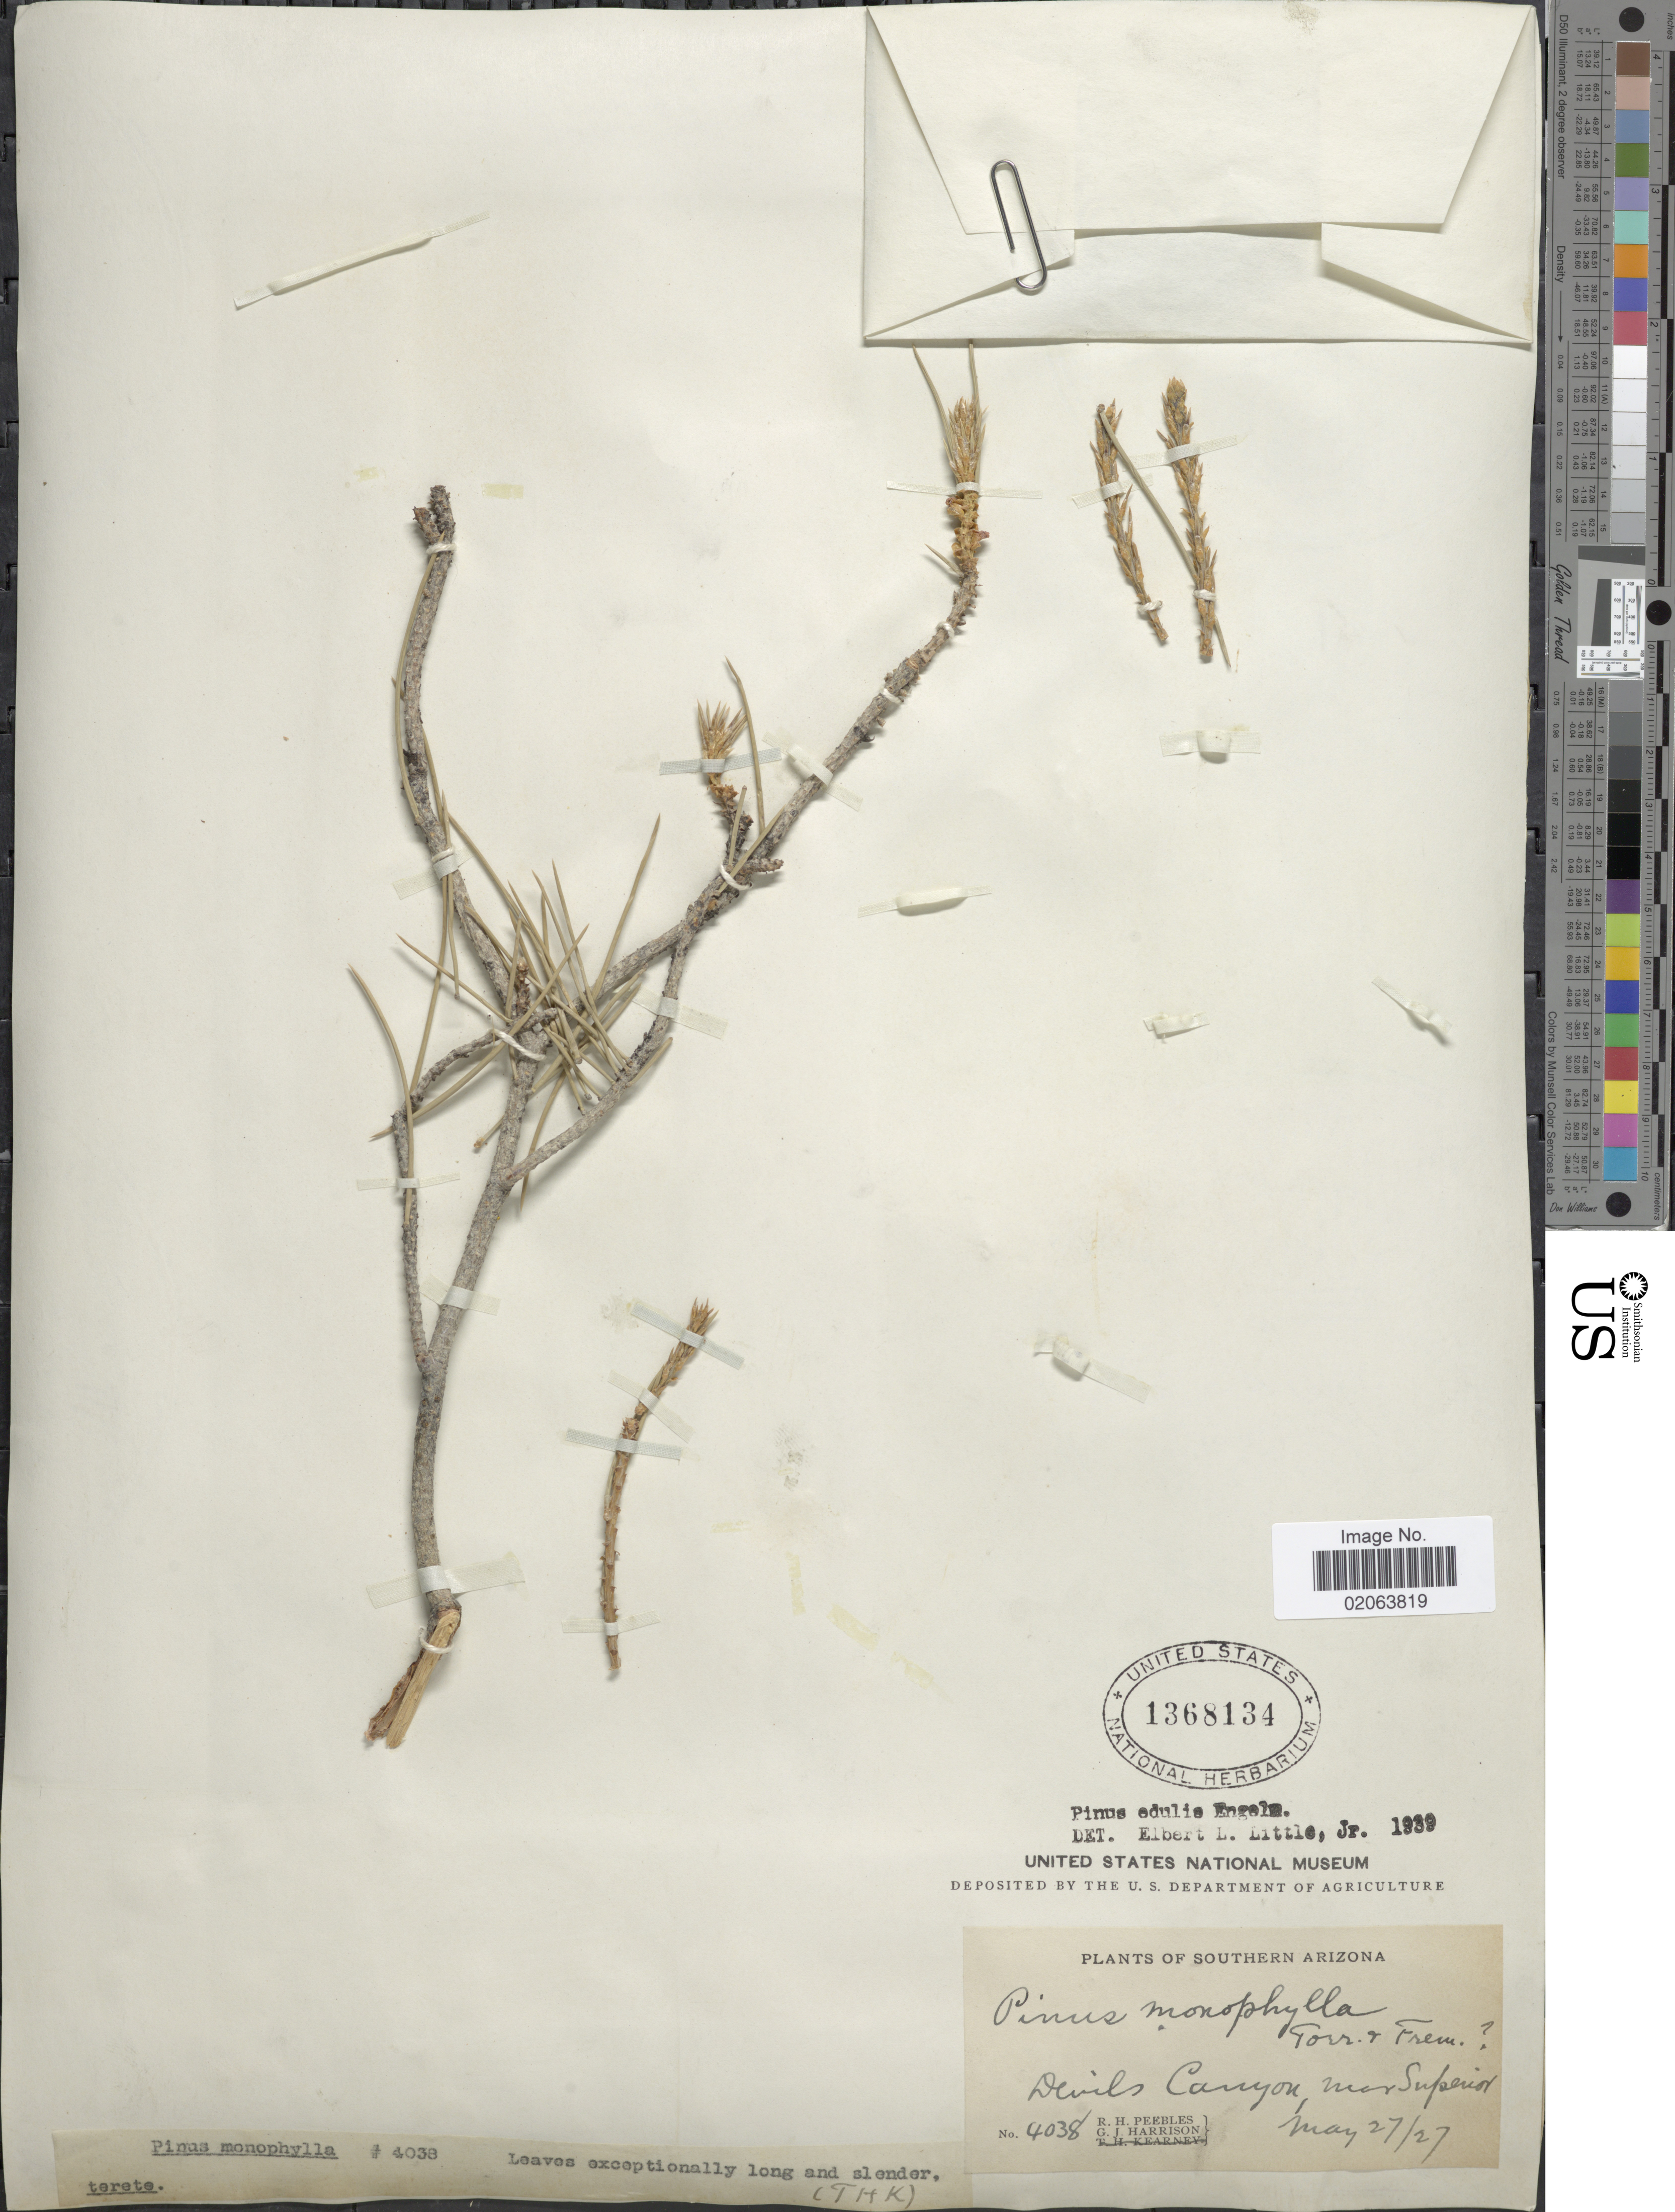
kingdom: Plantae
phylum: Tracheophyta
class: Pinopsida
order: Pinales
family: Pinaceae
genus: Pinus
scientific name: Pinus edulis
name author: Engelm.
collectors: R. H. Peebles & G. J. Harrison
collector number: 4038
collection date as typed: Transcribed d/m/y: 27/5/27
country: United States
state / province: Arizona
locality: Southern Arizona. Devils Canyon near Superior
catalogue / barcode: US 1368134